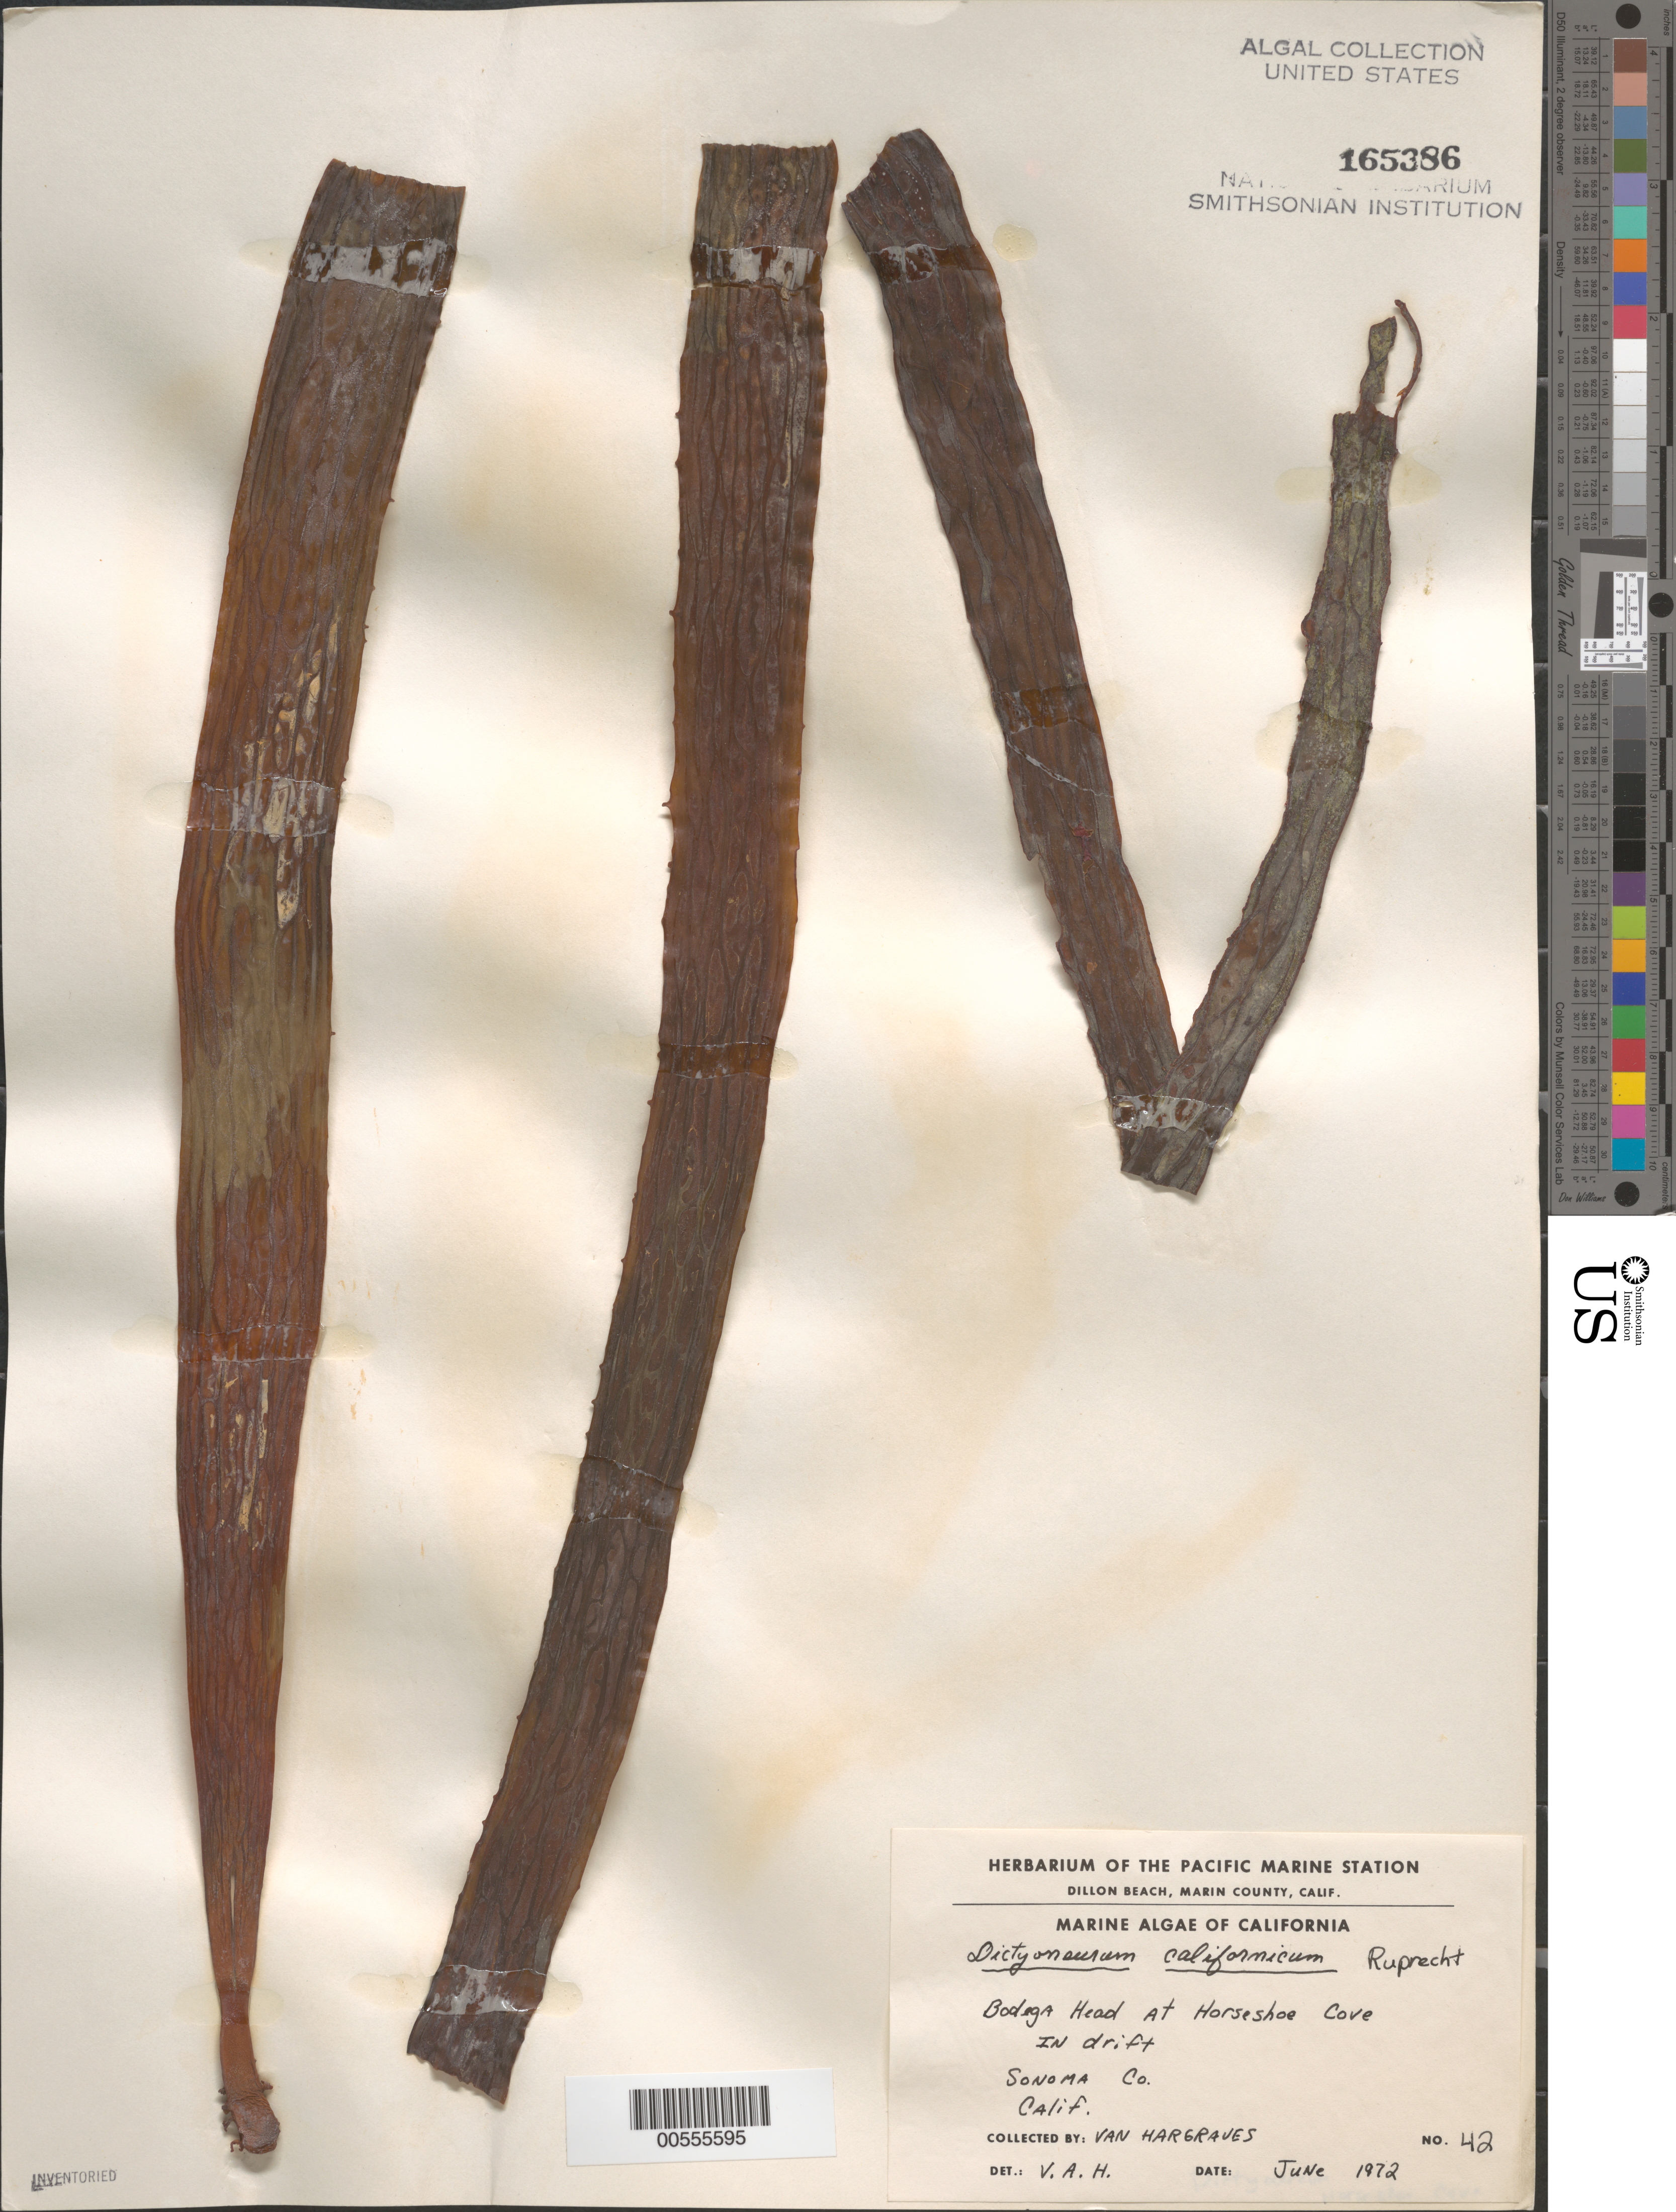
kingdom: Chromista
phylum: Ochrophyta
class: Phaeophyceae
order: Laminariales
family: Costariaceae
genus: Dictyoneurum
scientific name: Dictyoneurum californicum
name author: Rupr.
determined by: Hargraves, V. A.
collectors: V. Hargraves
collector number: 42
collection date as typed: Jun 1972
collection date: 1972-06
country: United States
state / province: California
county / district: Sonoma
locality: Bodega Head, Horseshoe Cove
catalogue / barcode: US 165386